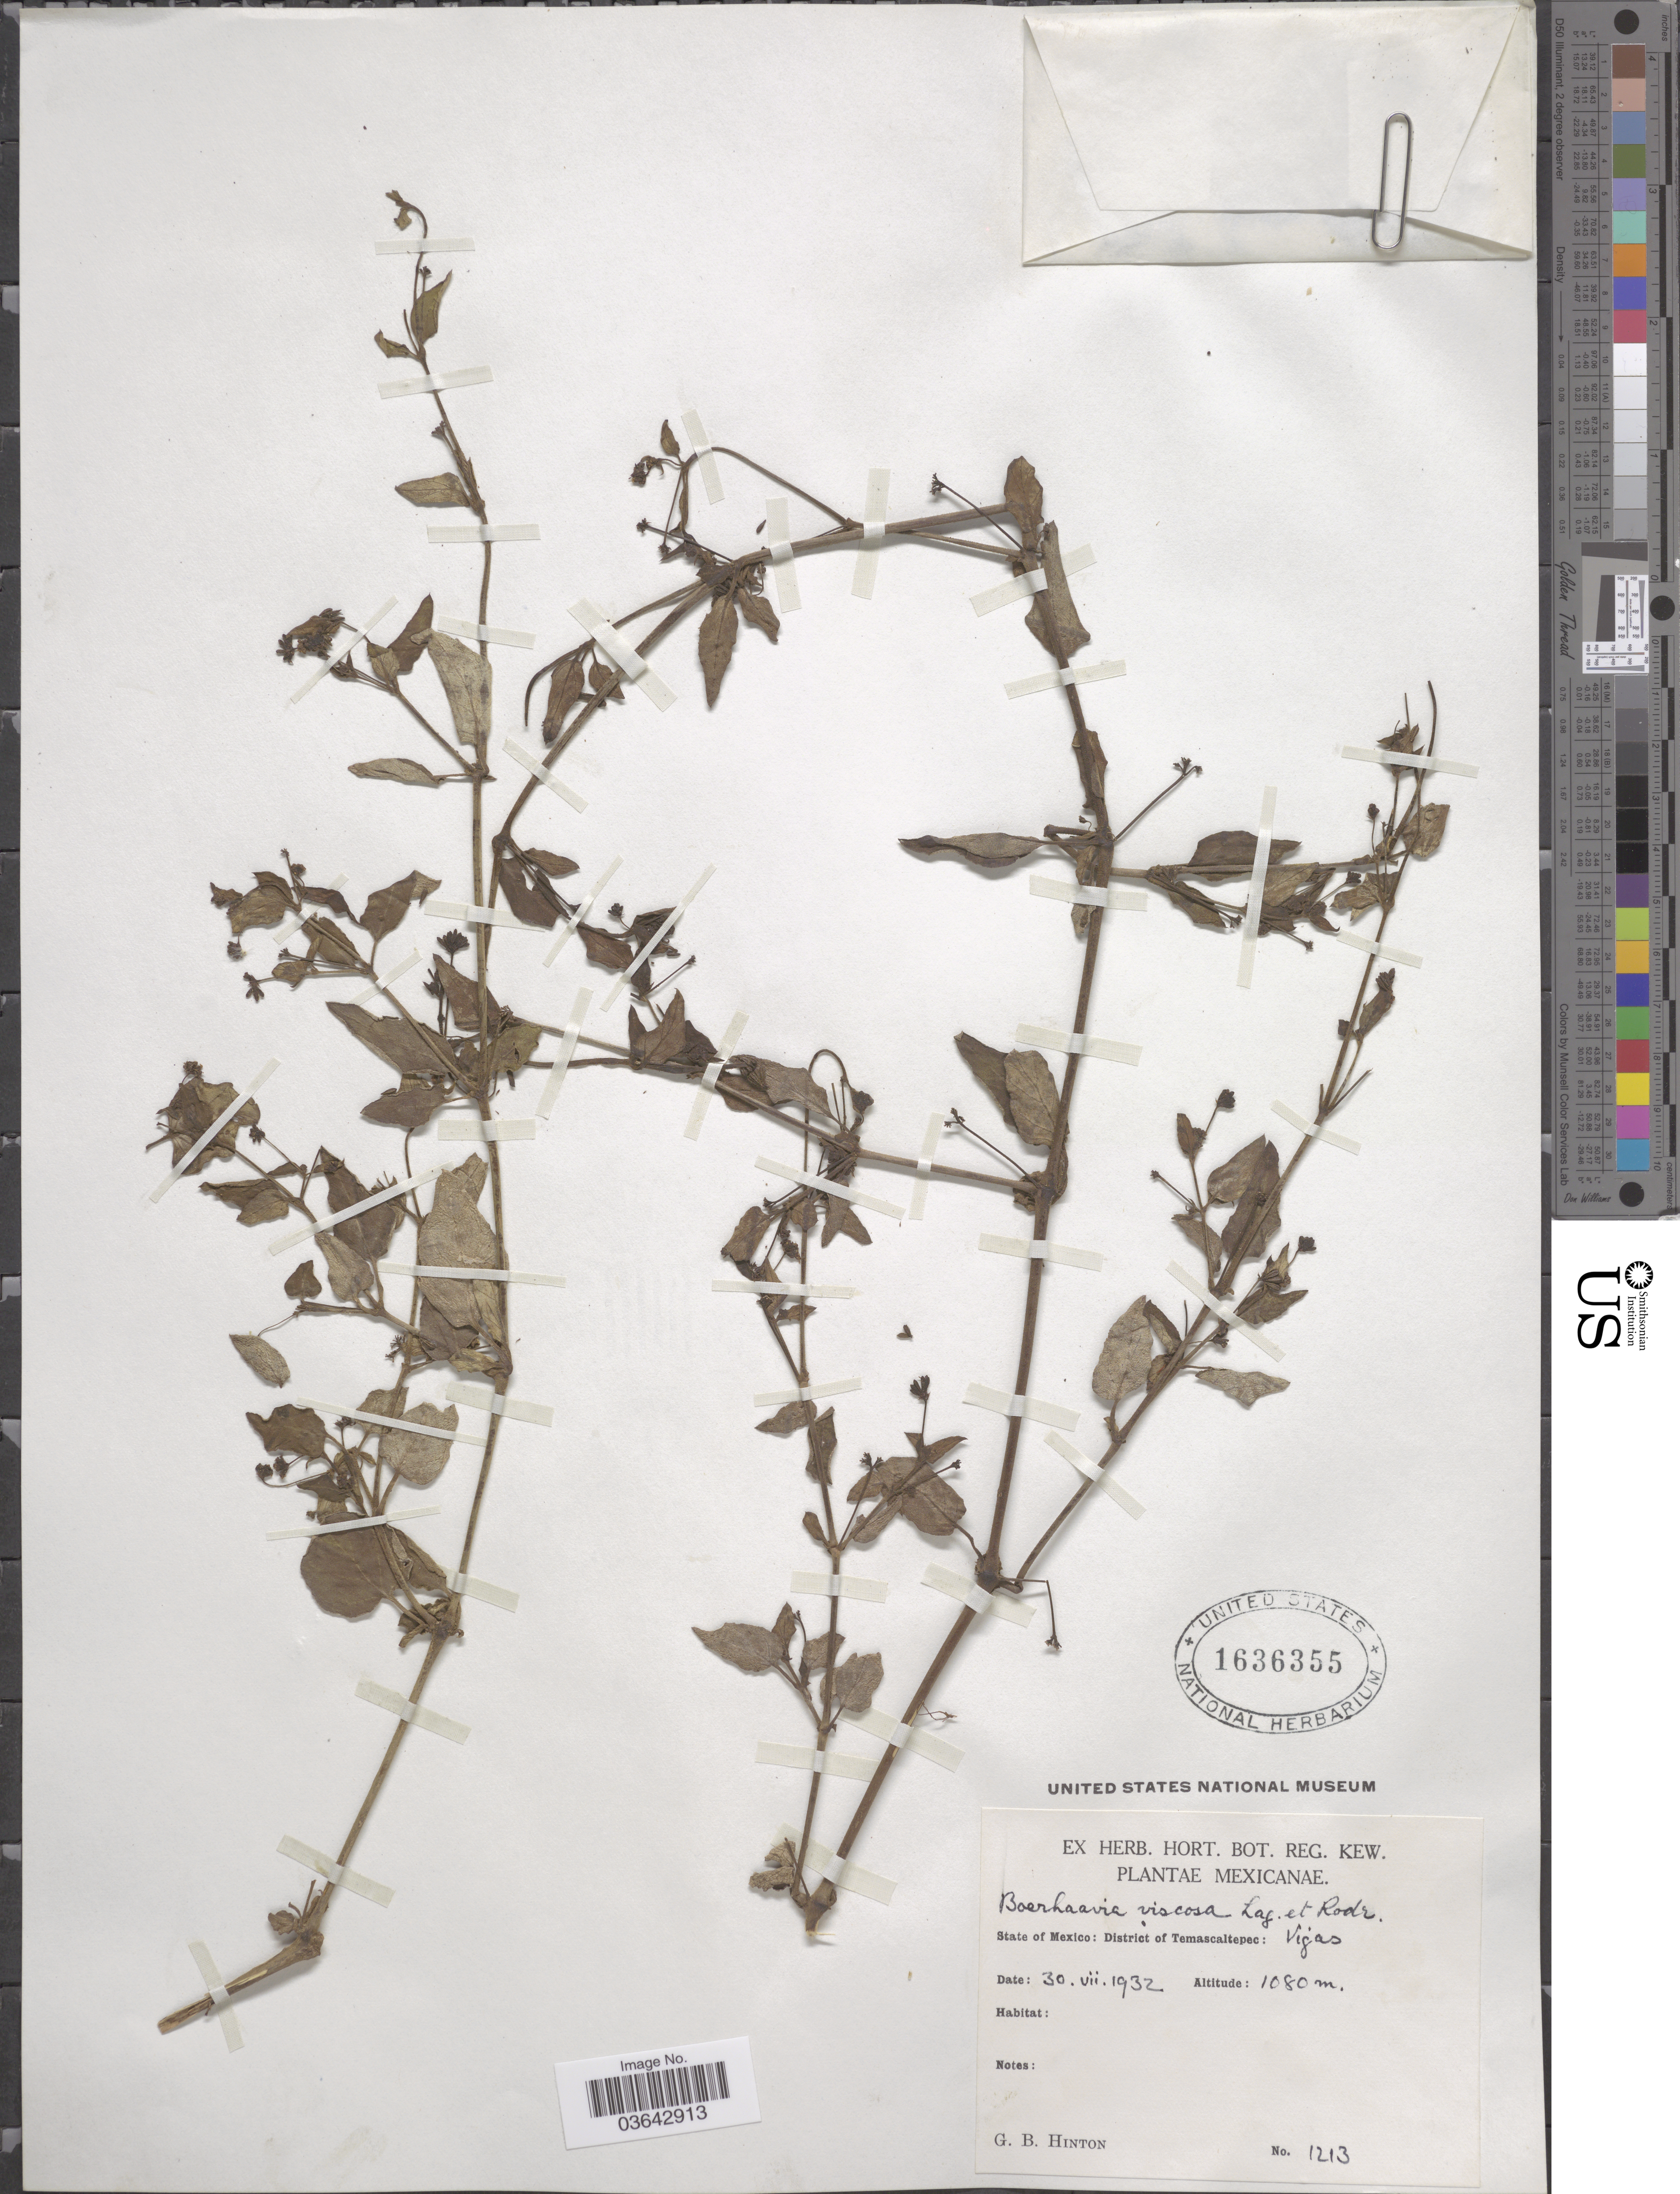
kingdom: Plantae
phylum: Tracheophyta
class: Magnoliopsida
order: Caryophyllales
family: Nyctaginaceae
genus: Boerhavia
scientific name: Boerhavia caribaea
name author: Jacq.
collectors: G. B. Hinton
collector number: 1213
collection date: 1932-07-30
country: Mexico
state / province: México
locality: District of Temascaltepec: Vigas.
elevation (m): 1080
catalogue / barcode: US 1636355